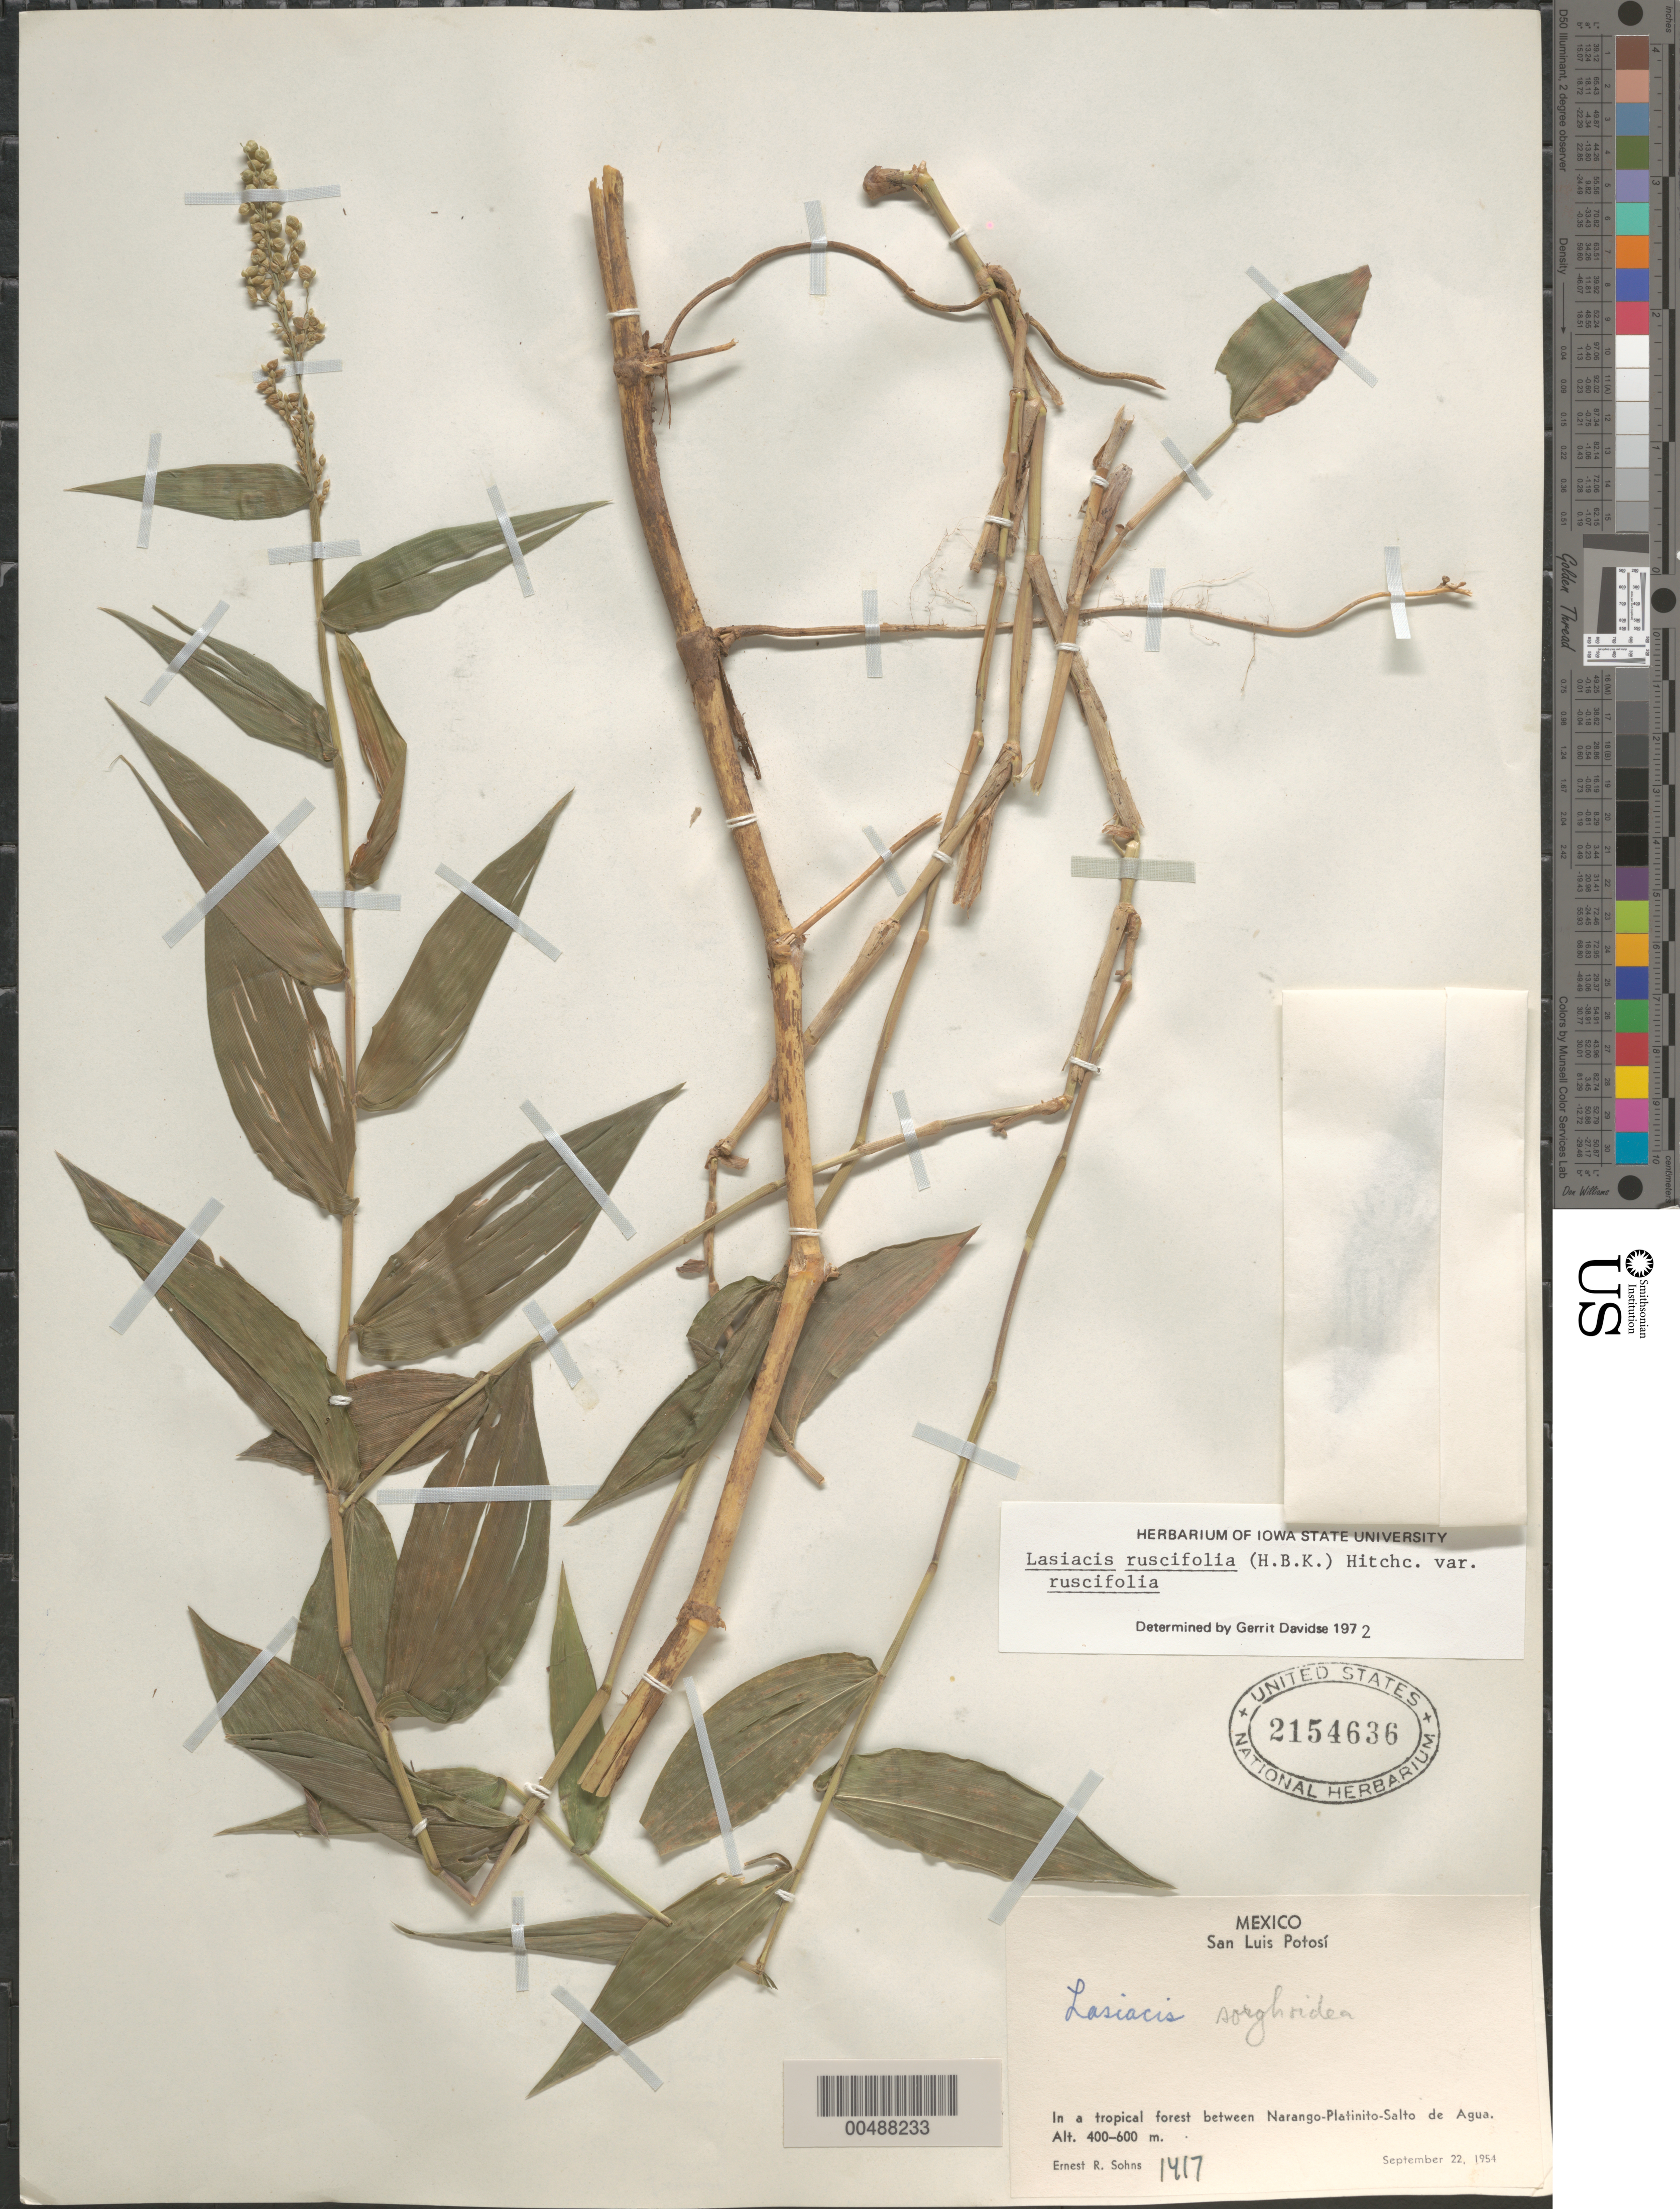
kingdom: Plantae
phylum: Tracheophyta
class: Liliopsida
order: Poales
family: Poaceae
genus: Lasiacis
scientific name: Lasiacis ruscifolia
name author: (Kunth) Hitchc.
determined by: Davidse, Gerrit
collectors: E. R. Sohns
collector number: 1417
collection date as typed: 22 Sep 1954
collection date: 1954-09-22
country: Mexico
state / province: San Luis Potosi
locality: Between Narango-Platinito-Salto de Agua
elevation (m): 400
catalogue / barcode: US 2154636